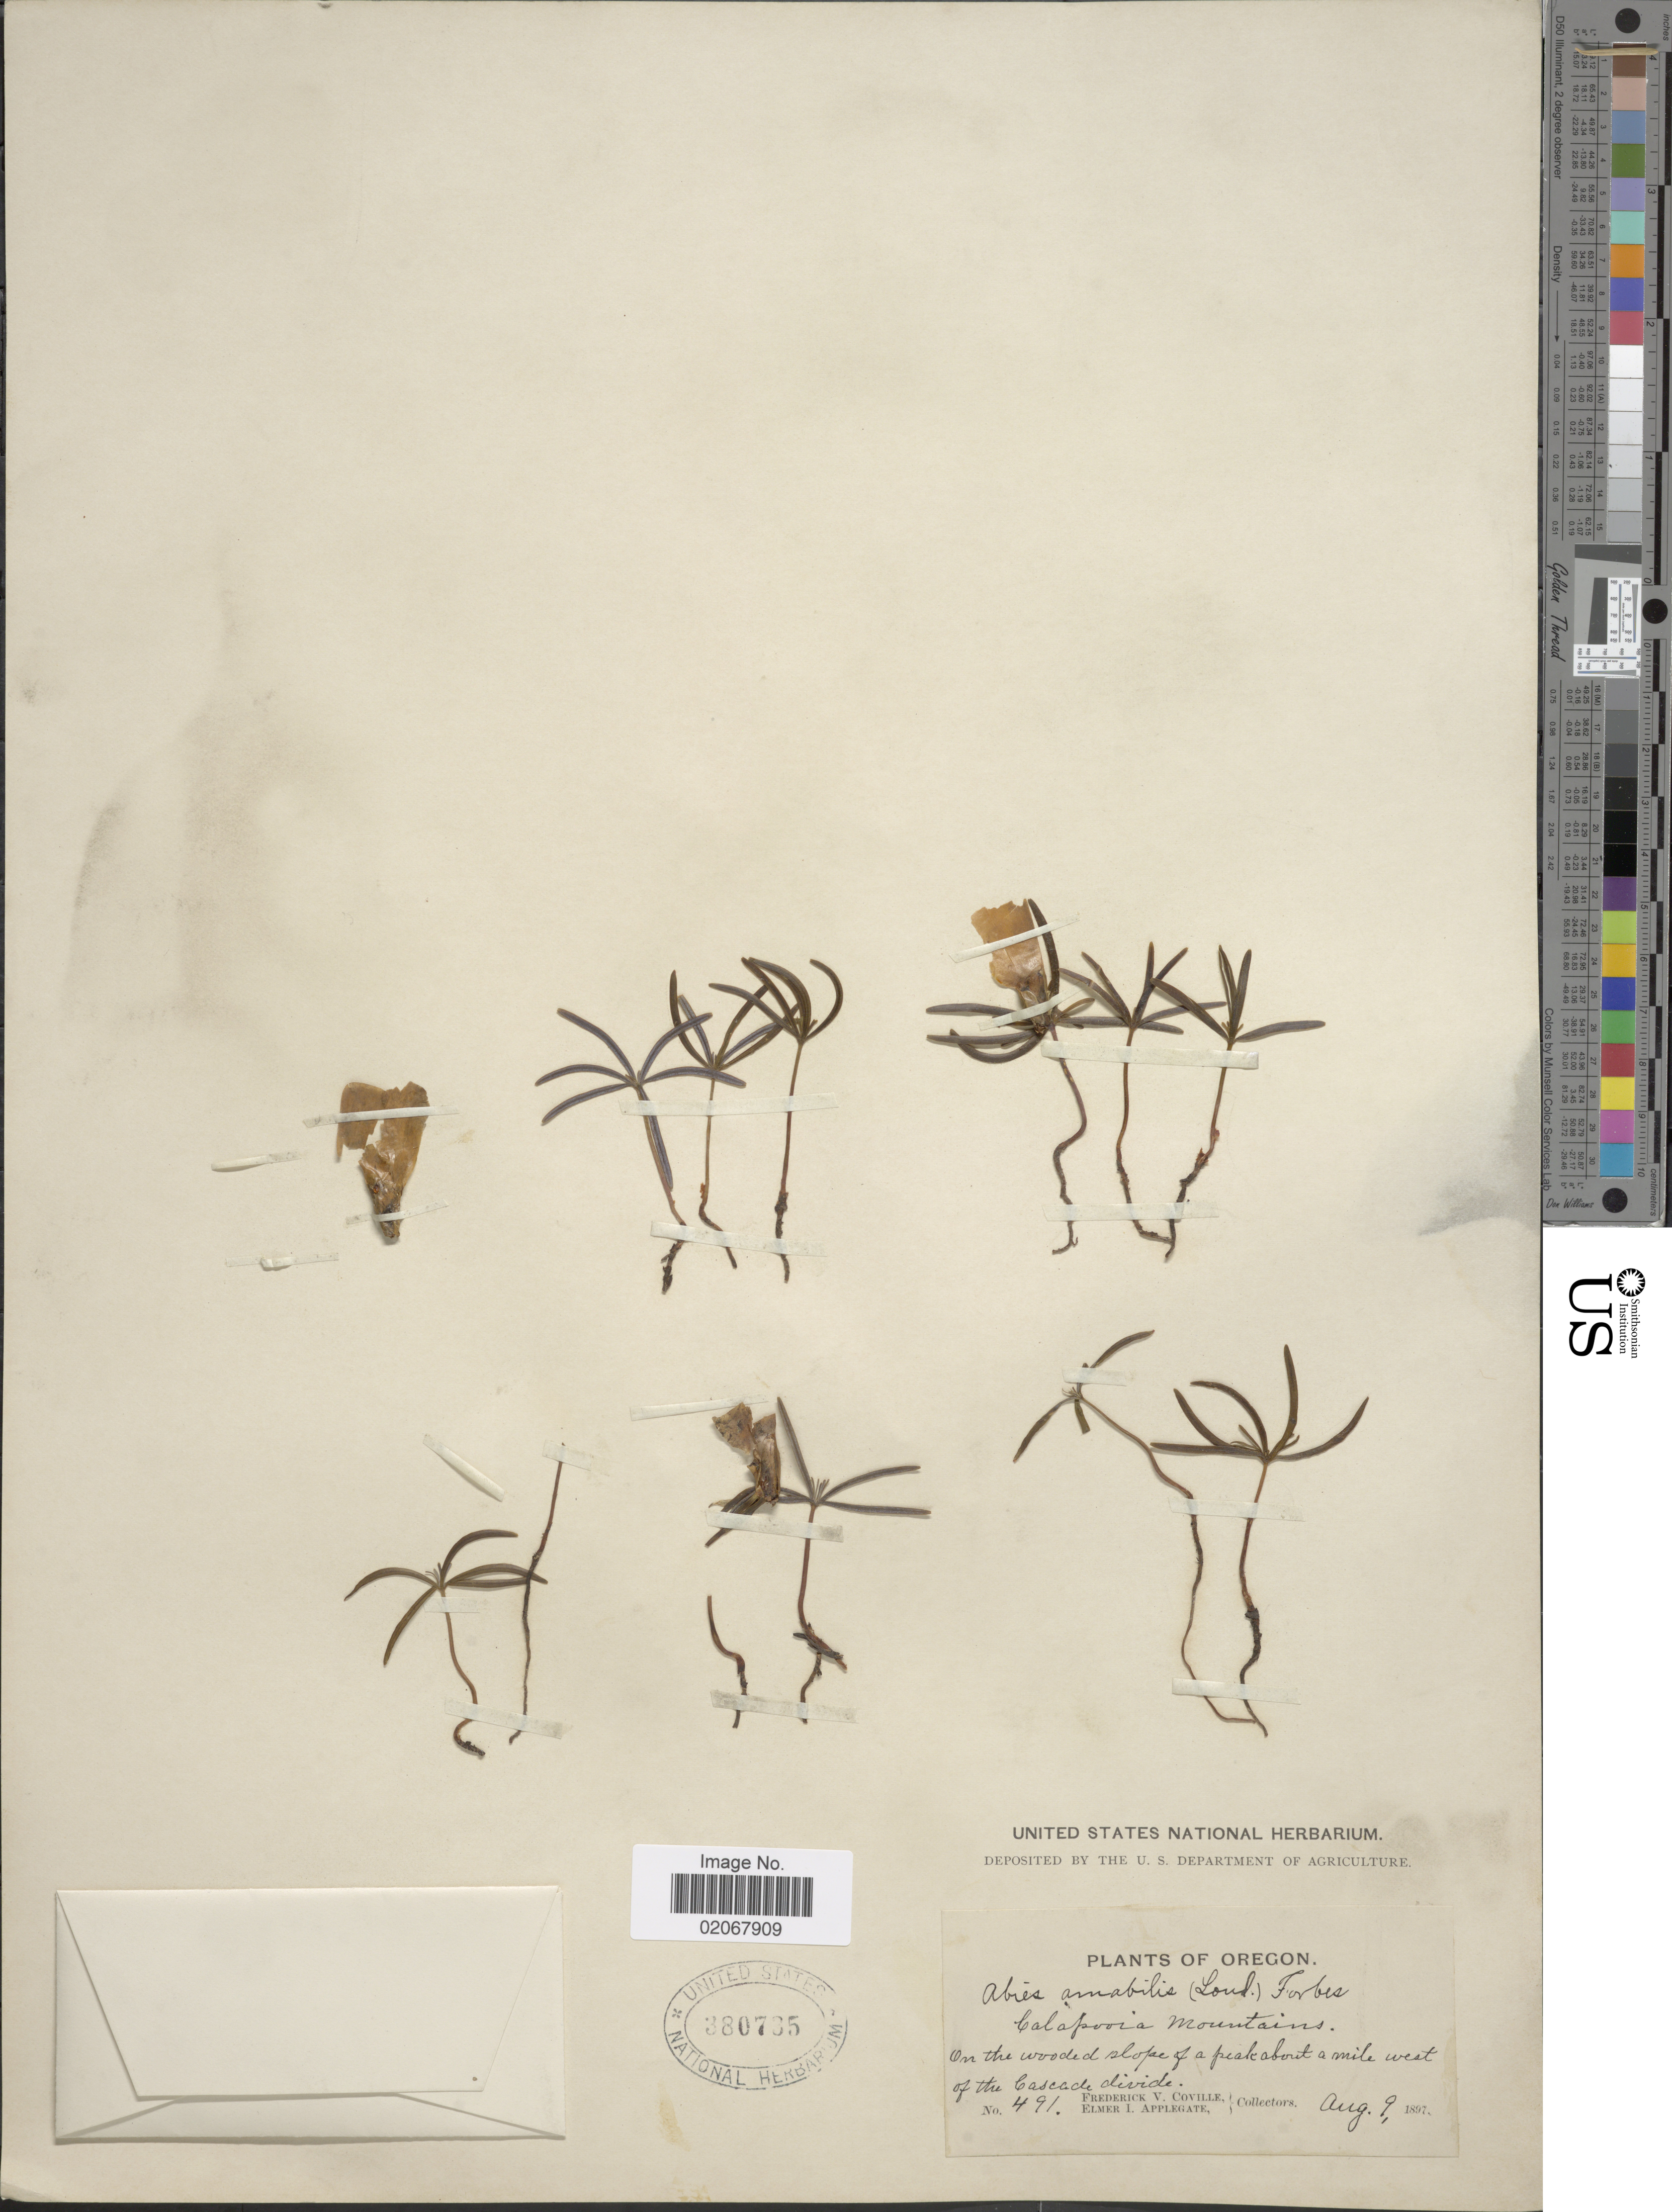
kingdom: Plantae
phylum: Tracheophyta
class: Pinopsida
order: Pinales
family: Pinaceae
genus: Abies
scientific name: Abies amabilis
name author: Douglas ex J. Forbes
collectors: F. V. Coville & E. I. Applegate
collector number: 491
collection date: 1897-08-09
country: United States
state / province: Oregon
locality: Calapooia Mountains, slope of a peak about a mile west of the Cascade divide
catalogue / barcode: US 380735